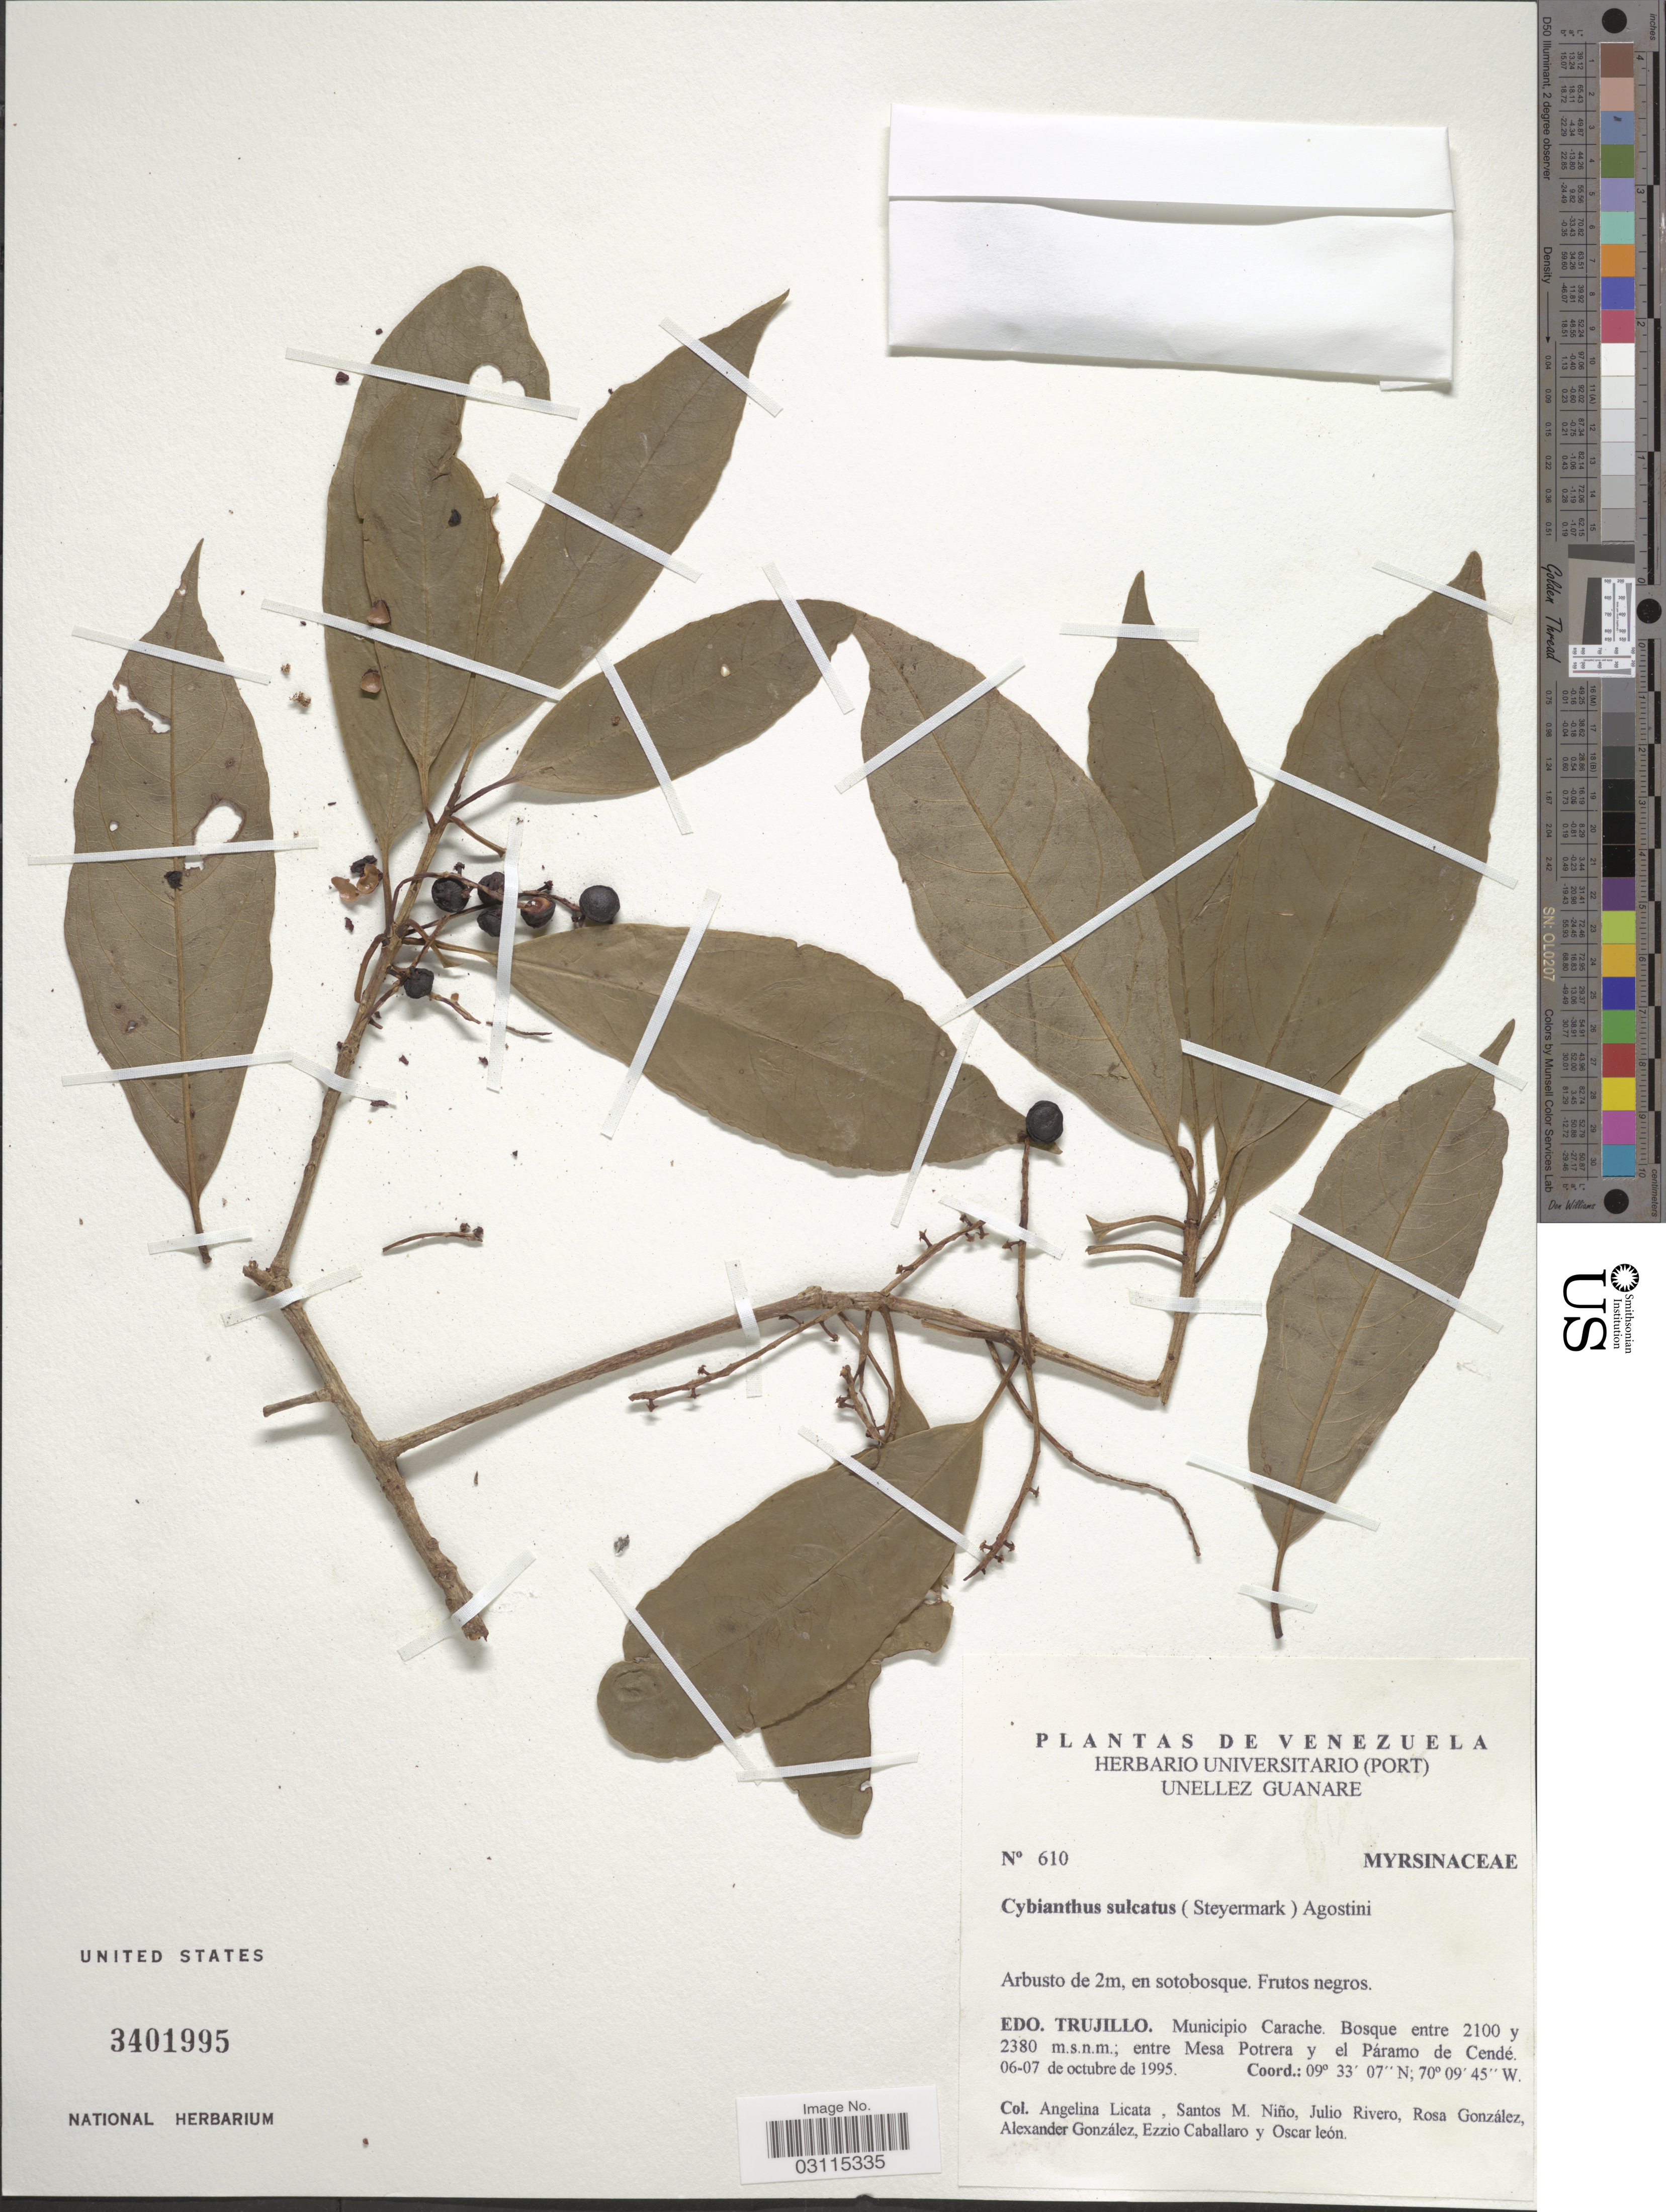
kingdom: Plantae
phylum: Tracheophyta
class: Magnoliopsida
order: Ericales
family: Primulaceae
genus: Cybianthus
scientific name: Cybianthus sulcatus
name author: (Steyerm.) G. Agostini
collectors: A. Licata, J. Rivero, R. Gonzalez & A. C. González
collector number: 610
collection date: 1995-10-06/1995-10-07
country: Venezuela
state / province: Trujillo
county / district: Carache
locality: Mesa Potrera y el Páramo de Cendé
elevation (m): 2100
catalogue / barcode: US 3401995